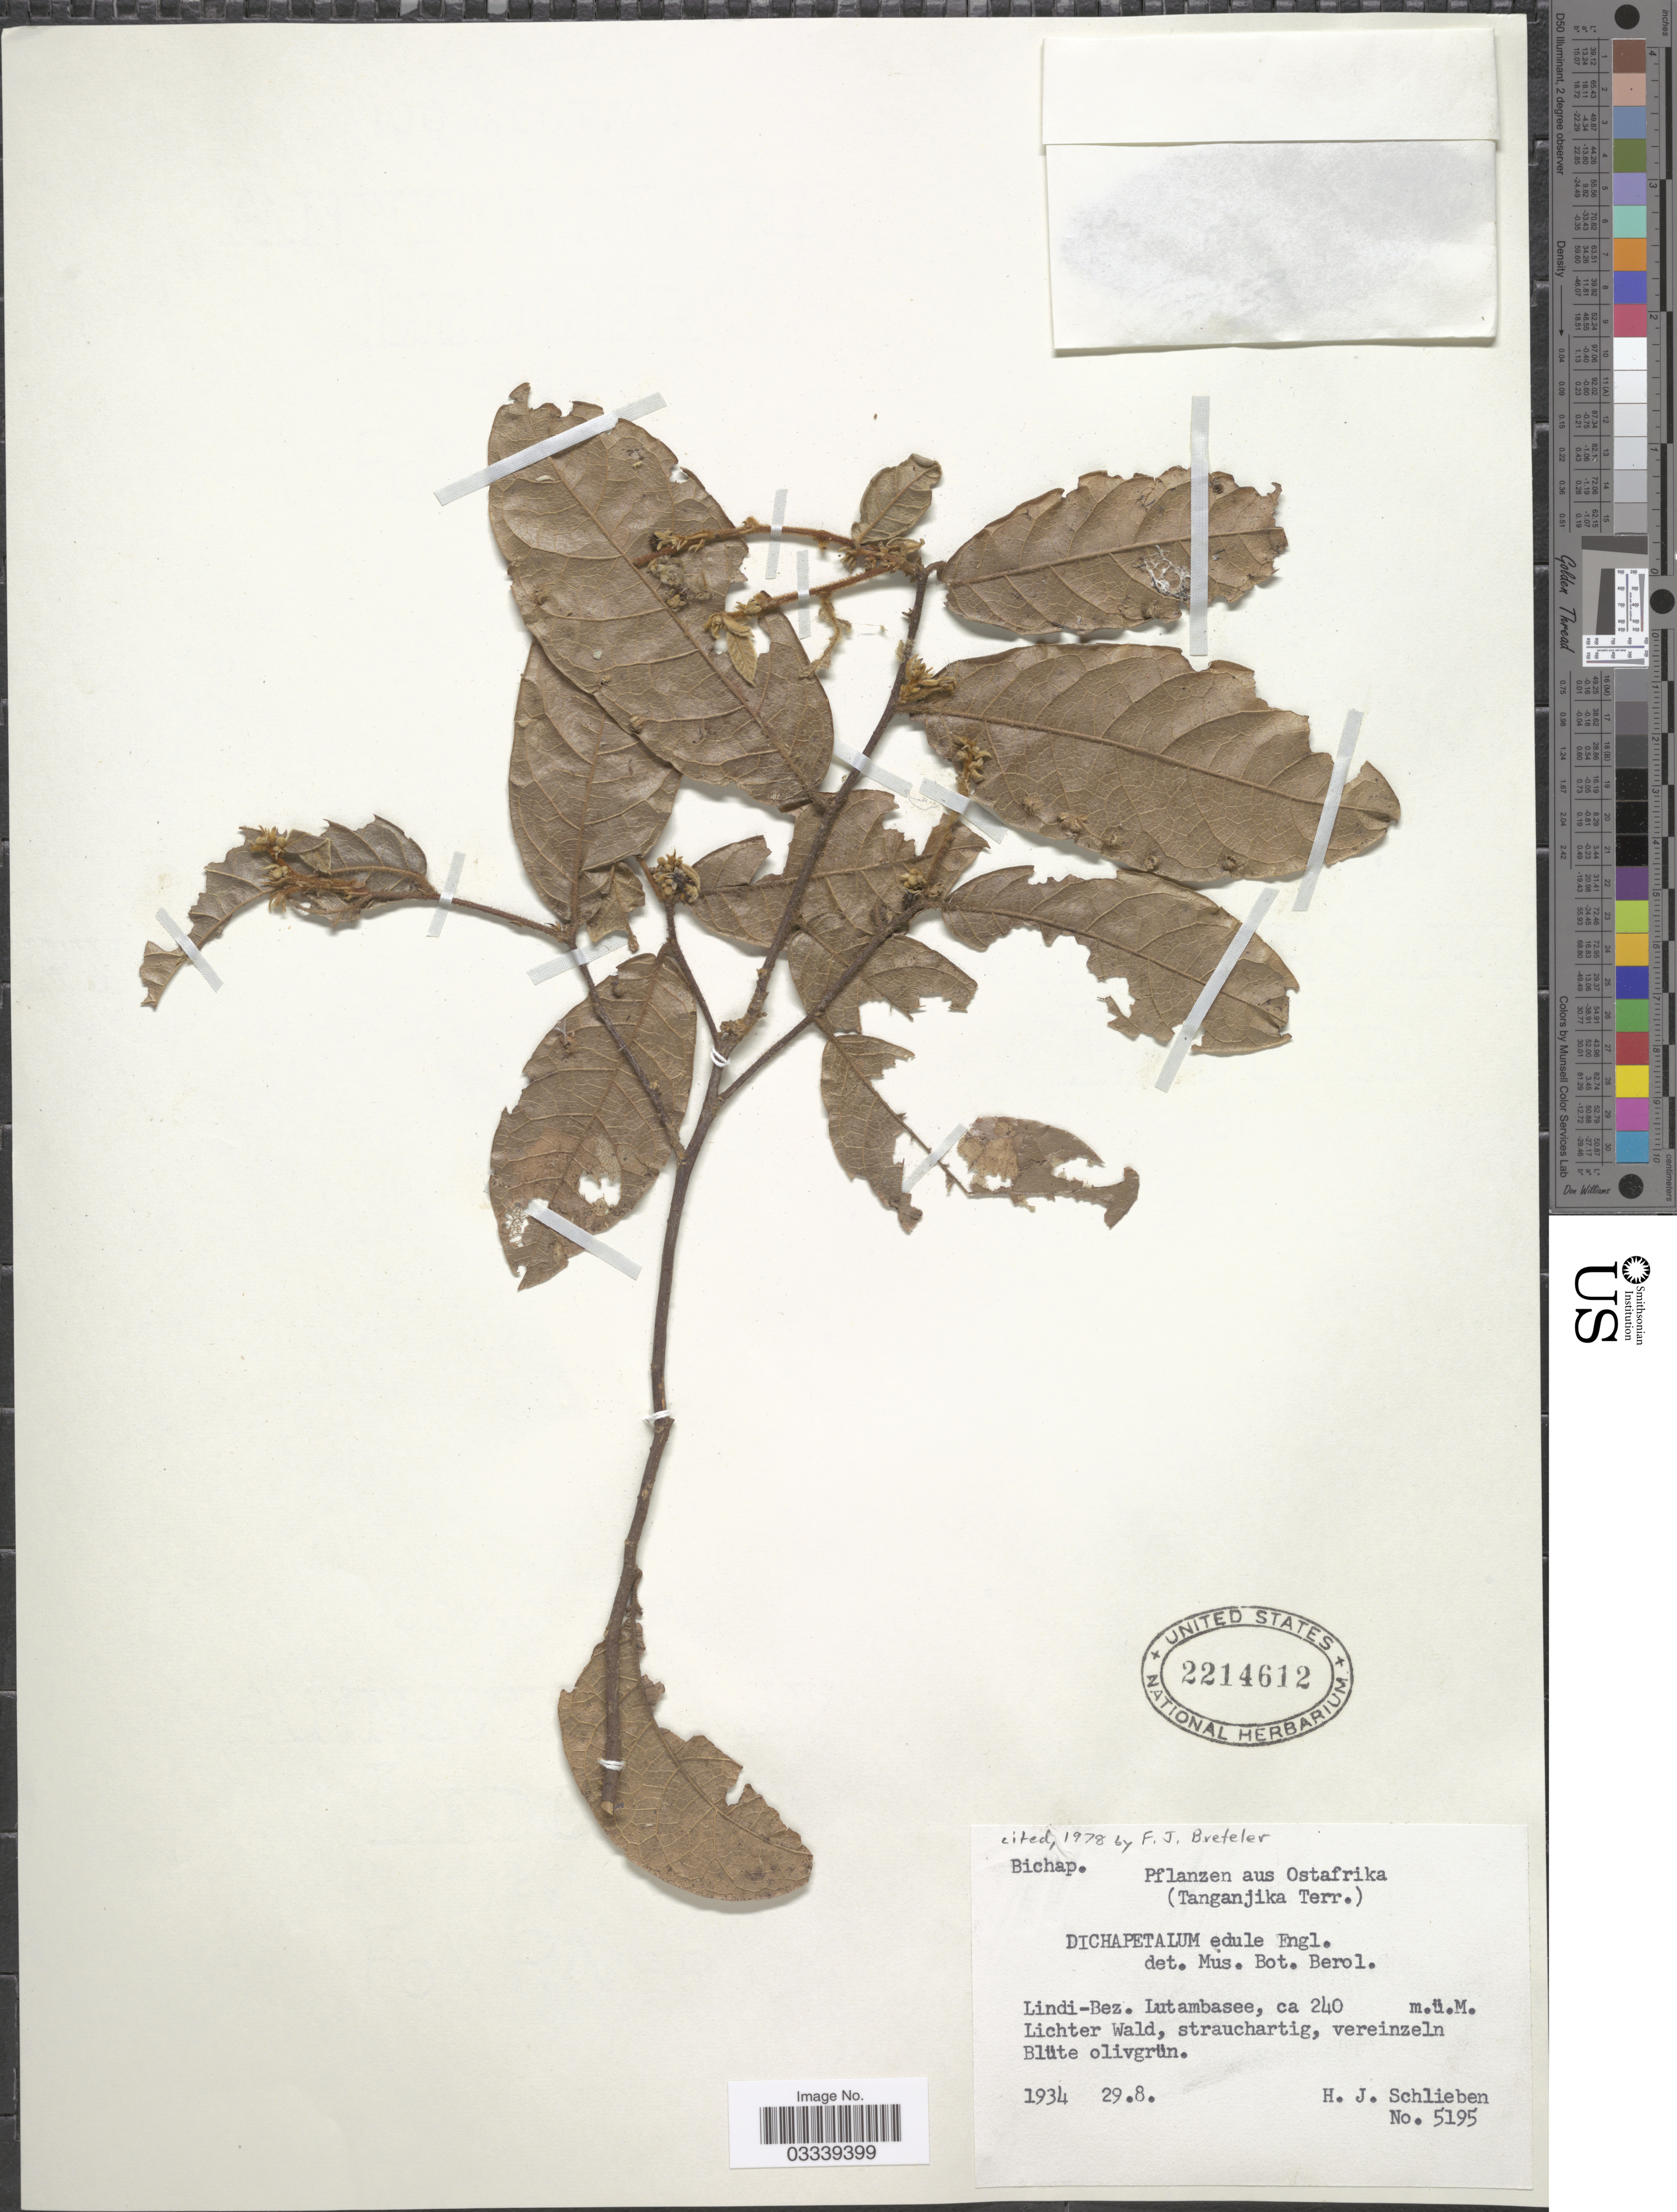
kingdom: Plantae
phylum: Tracheophyta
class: Magnoliopsida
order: Malpighiales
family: Dichapetalaceae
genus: Dichapetalum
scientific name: Dichapetalum edule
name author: Engl.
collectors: H. J. Schlieben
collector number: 5195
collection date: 1934-08-29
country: Tanzania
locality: Ostafrika (Tanganjika Terr.) Lindi-Bez. Lutambasee.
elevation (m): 240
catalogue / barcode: US 2214612